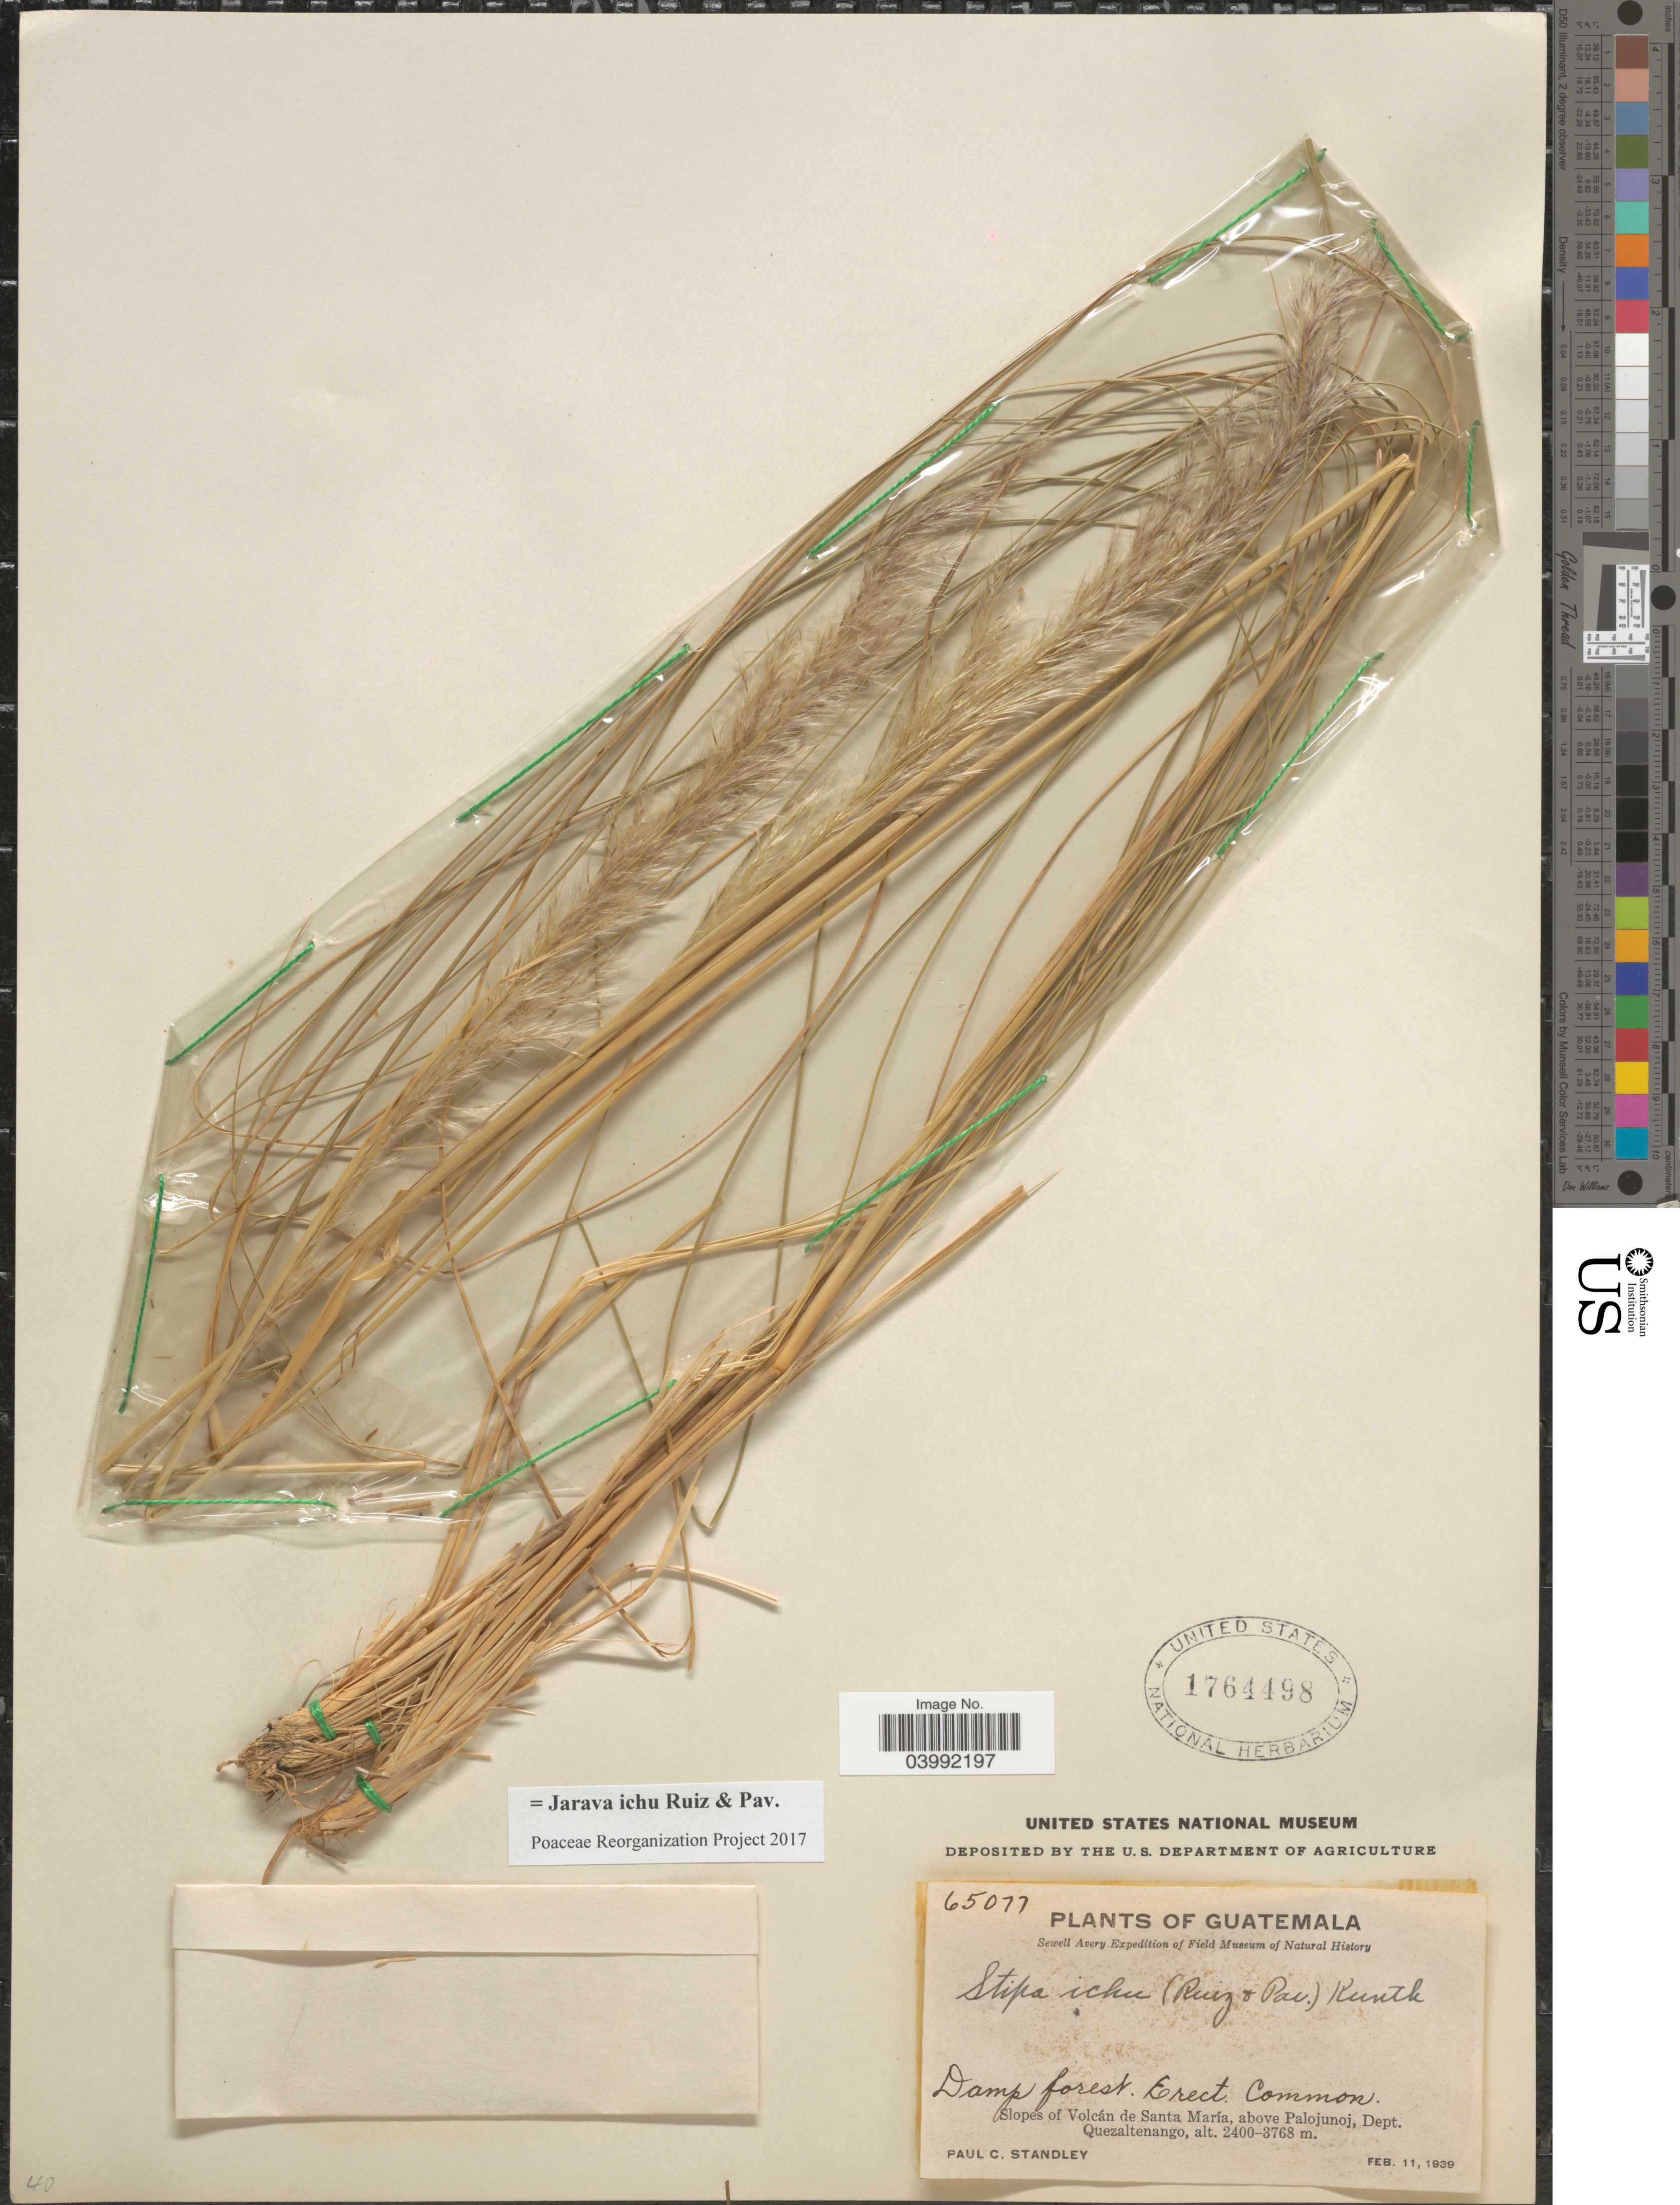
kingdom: Plantae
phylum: Tracheophyta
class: Liliopsida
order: Poales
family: Poaceae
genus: Jarava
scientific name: Jarava ichu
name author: Ruiz & Pav.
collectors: P. C. Standley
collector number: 65077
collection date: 1939-02-11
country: Guatemala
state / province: Quetzaltenango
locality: Slopes of Volcán de Santa María, above Palojunoj, Dept. Quezaltenango.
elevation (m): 2400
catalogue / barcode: US 1764498